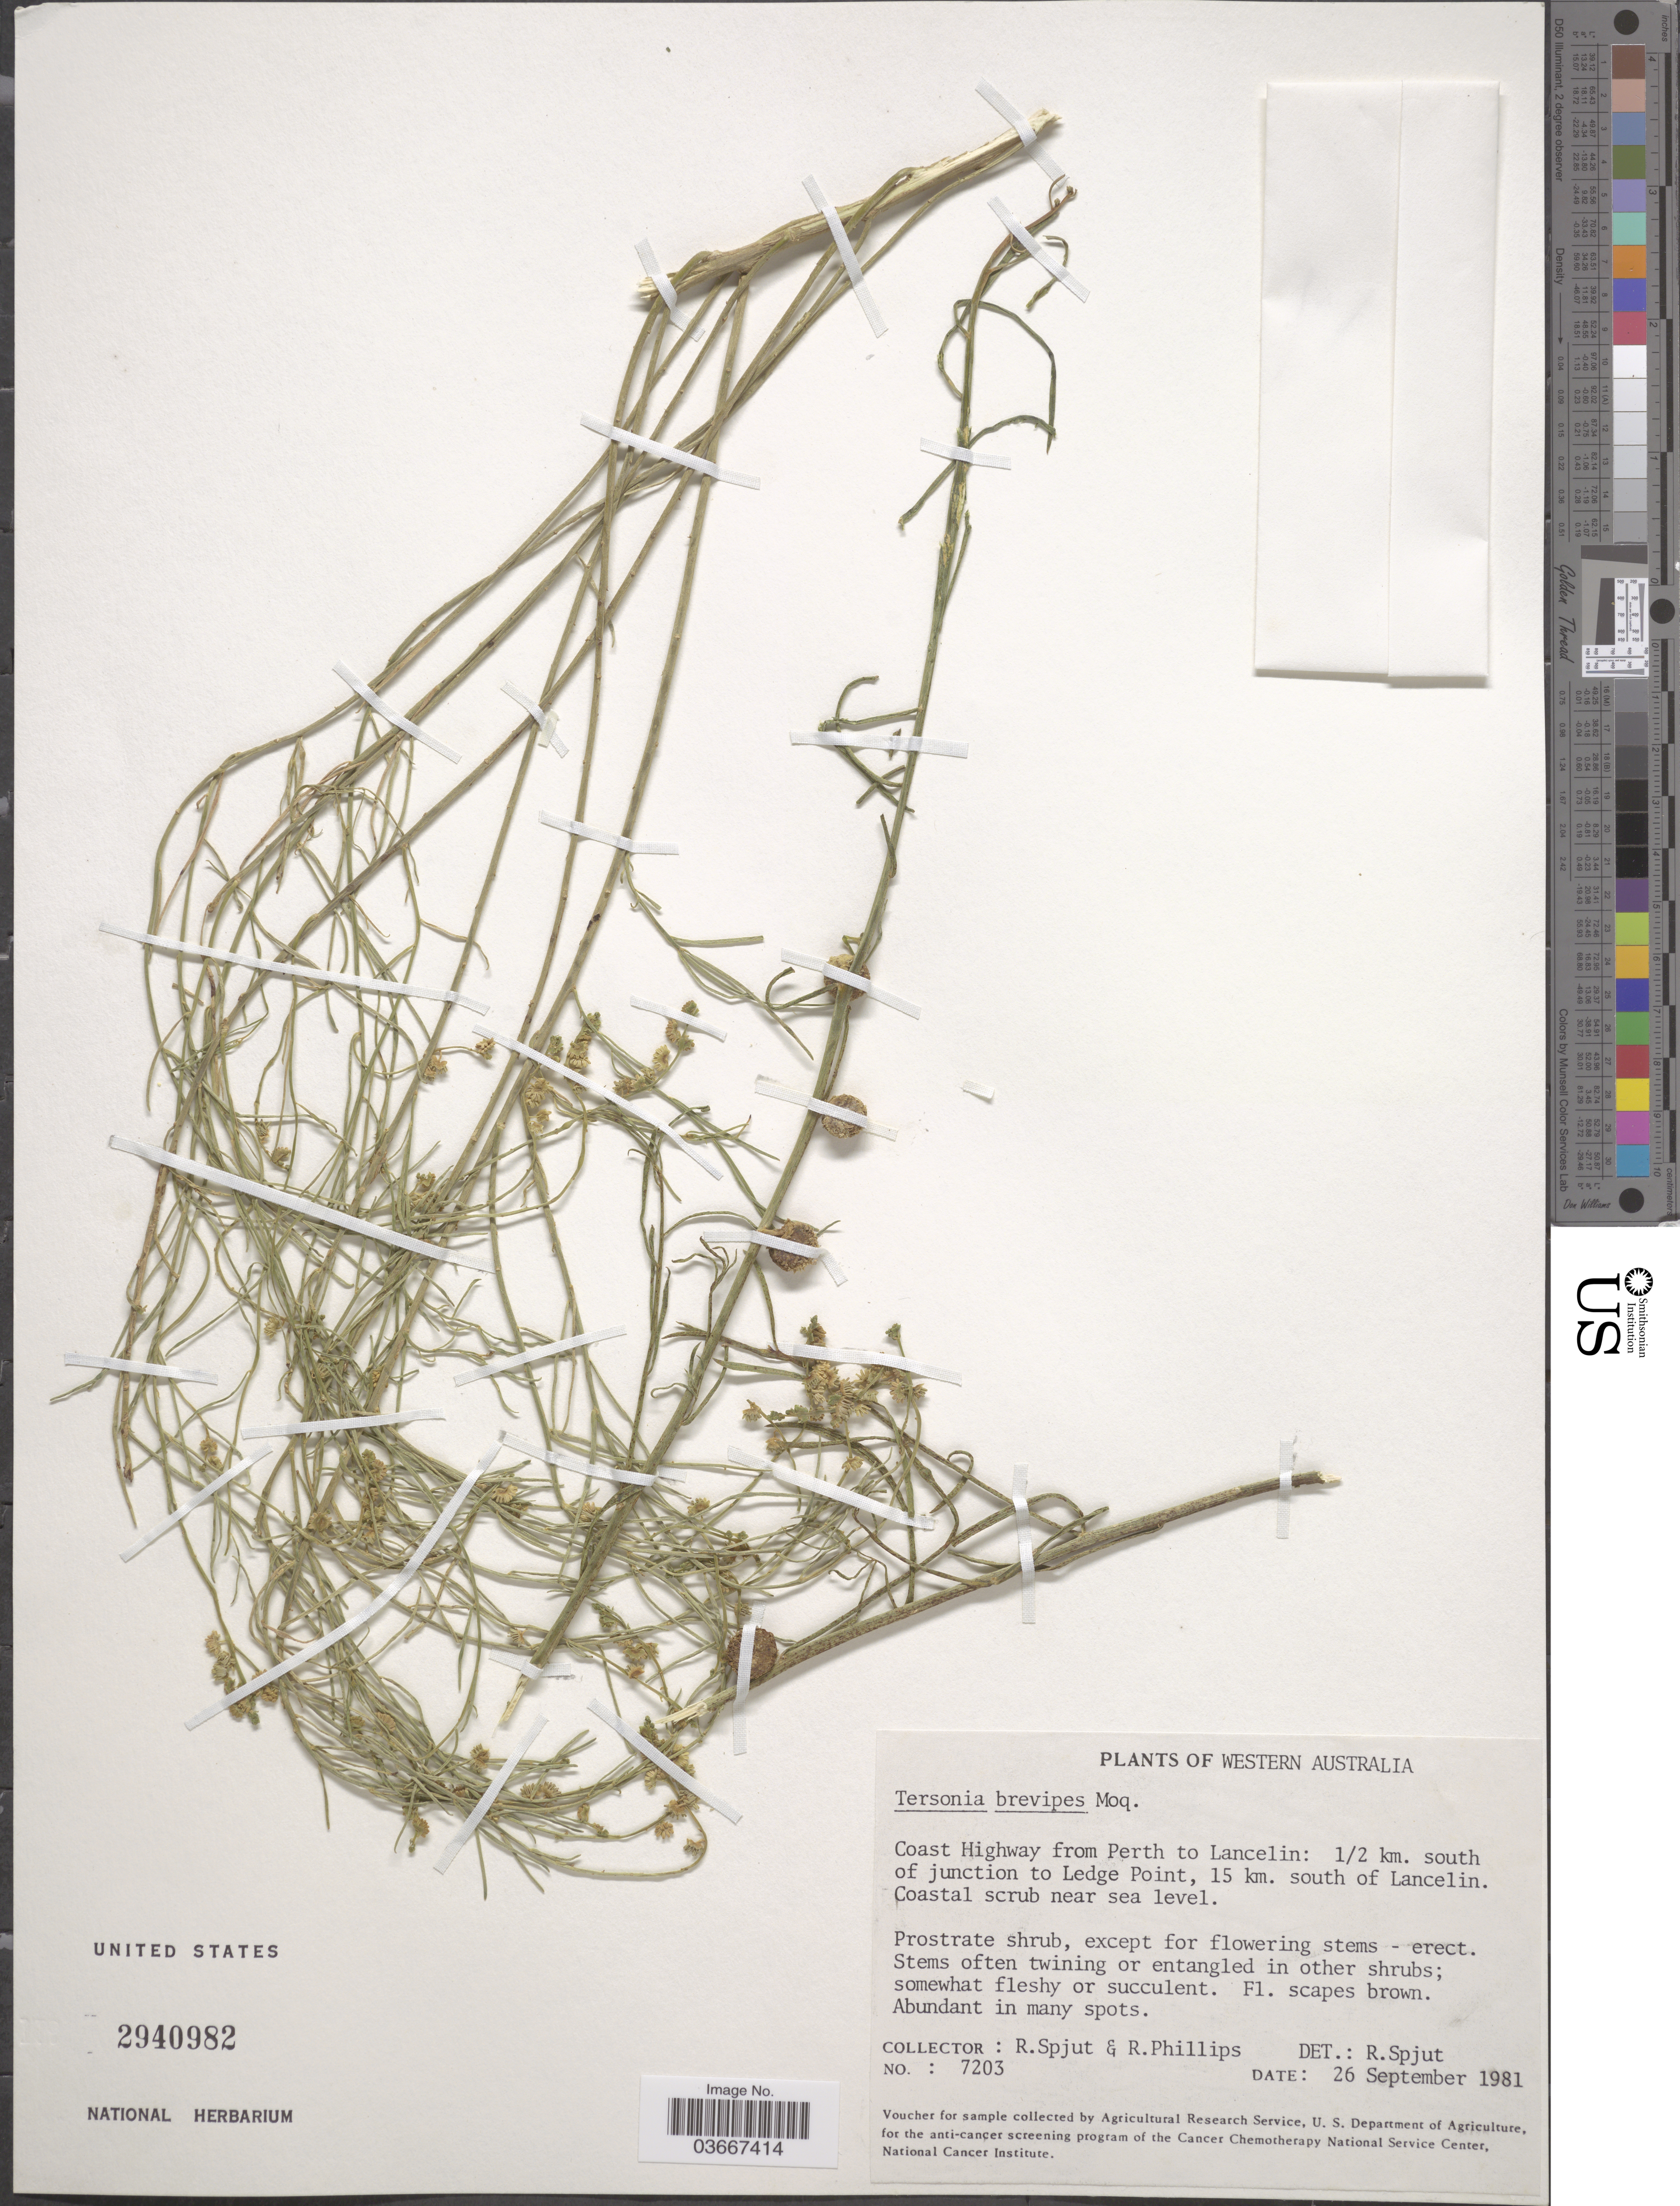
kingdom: Plantae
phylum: Tracheophyta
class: Magnoliopsida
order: Brassicales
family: Gyrostemonaceae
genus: Tersonia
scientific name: Tersonia brevipes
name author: Moq.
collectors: R. Spjut & R. Phillips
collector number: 7203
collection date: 1981-09-26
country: Australia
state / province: Western Australia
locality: Coast Highway from Perth to Lancelin: 1/2 km. south of junction to Ledge Point, 15 km. south of Lancelin.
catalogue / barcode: US 2940982